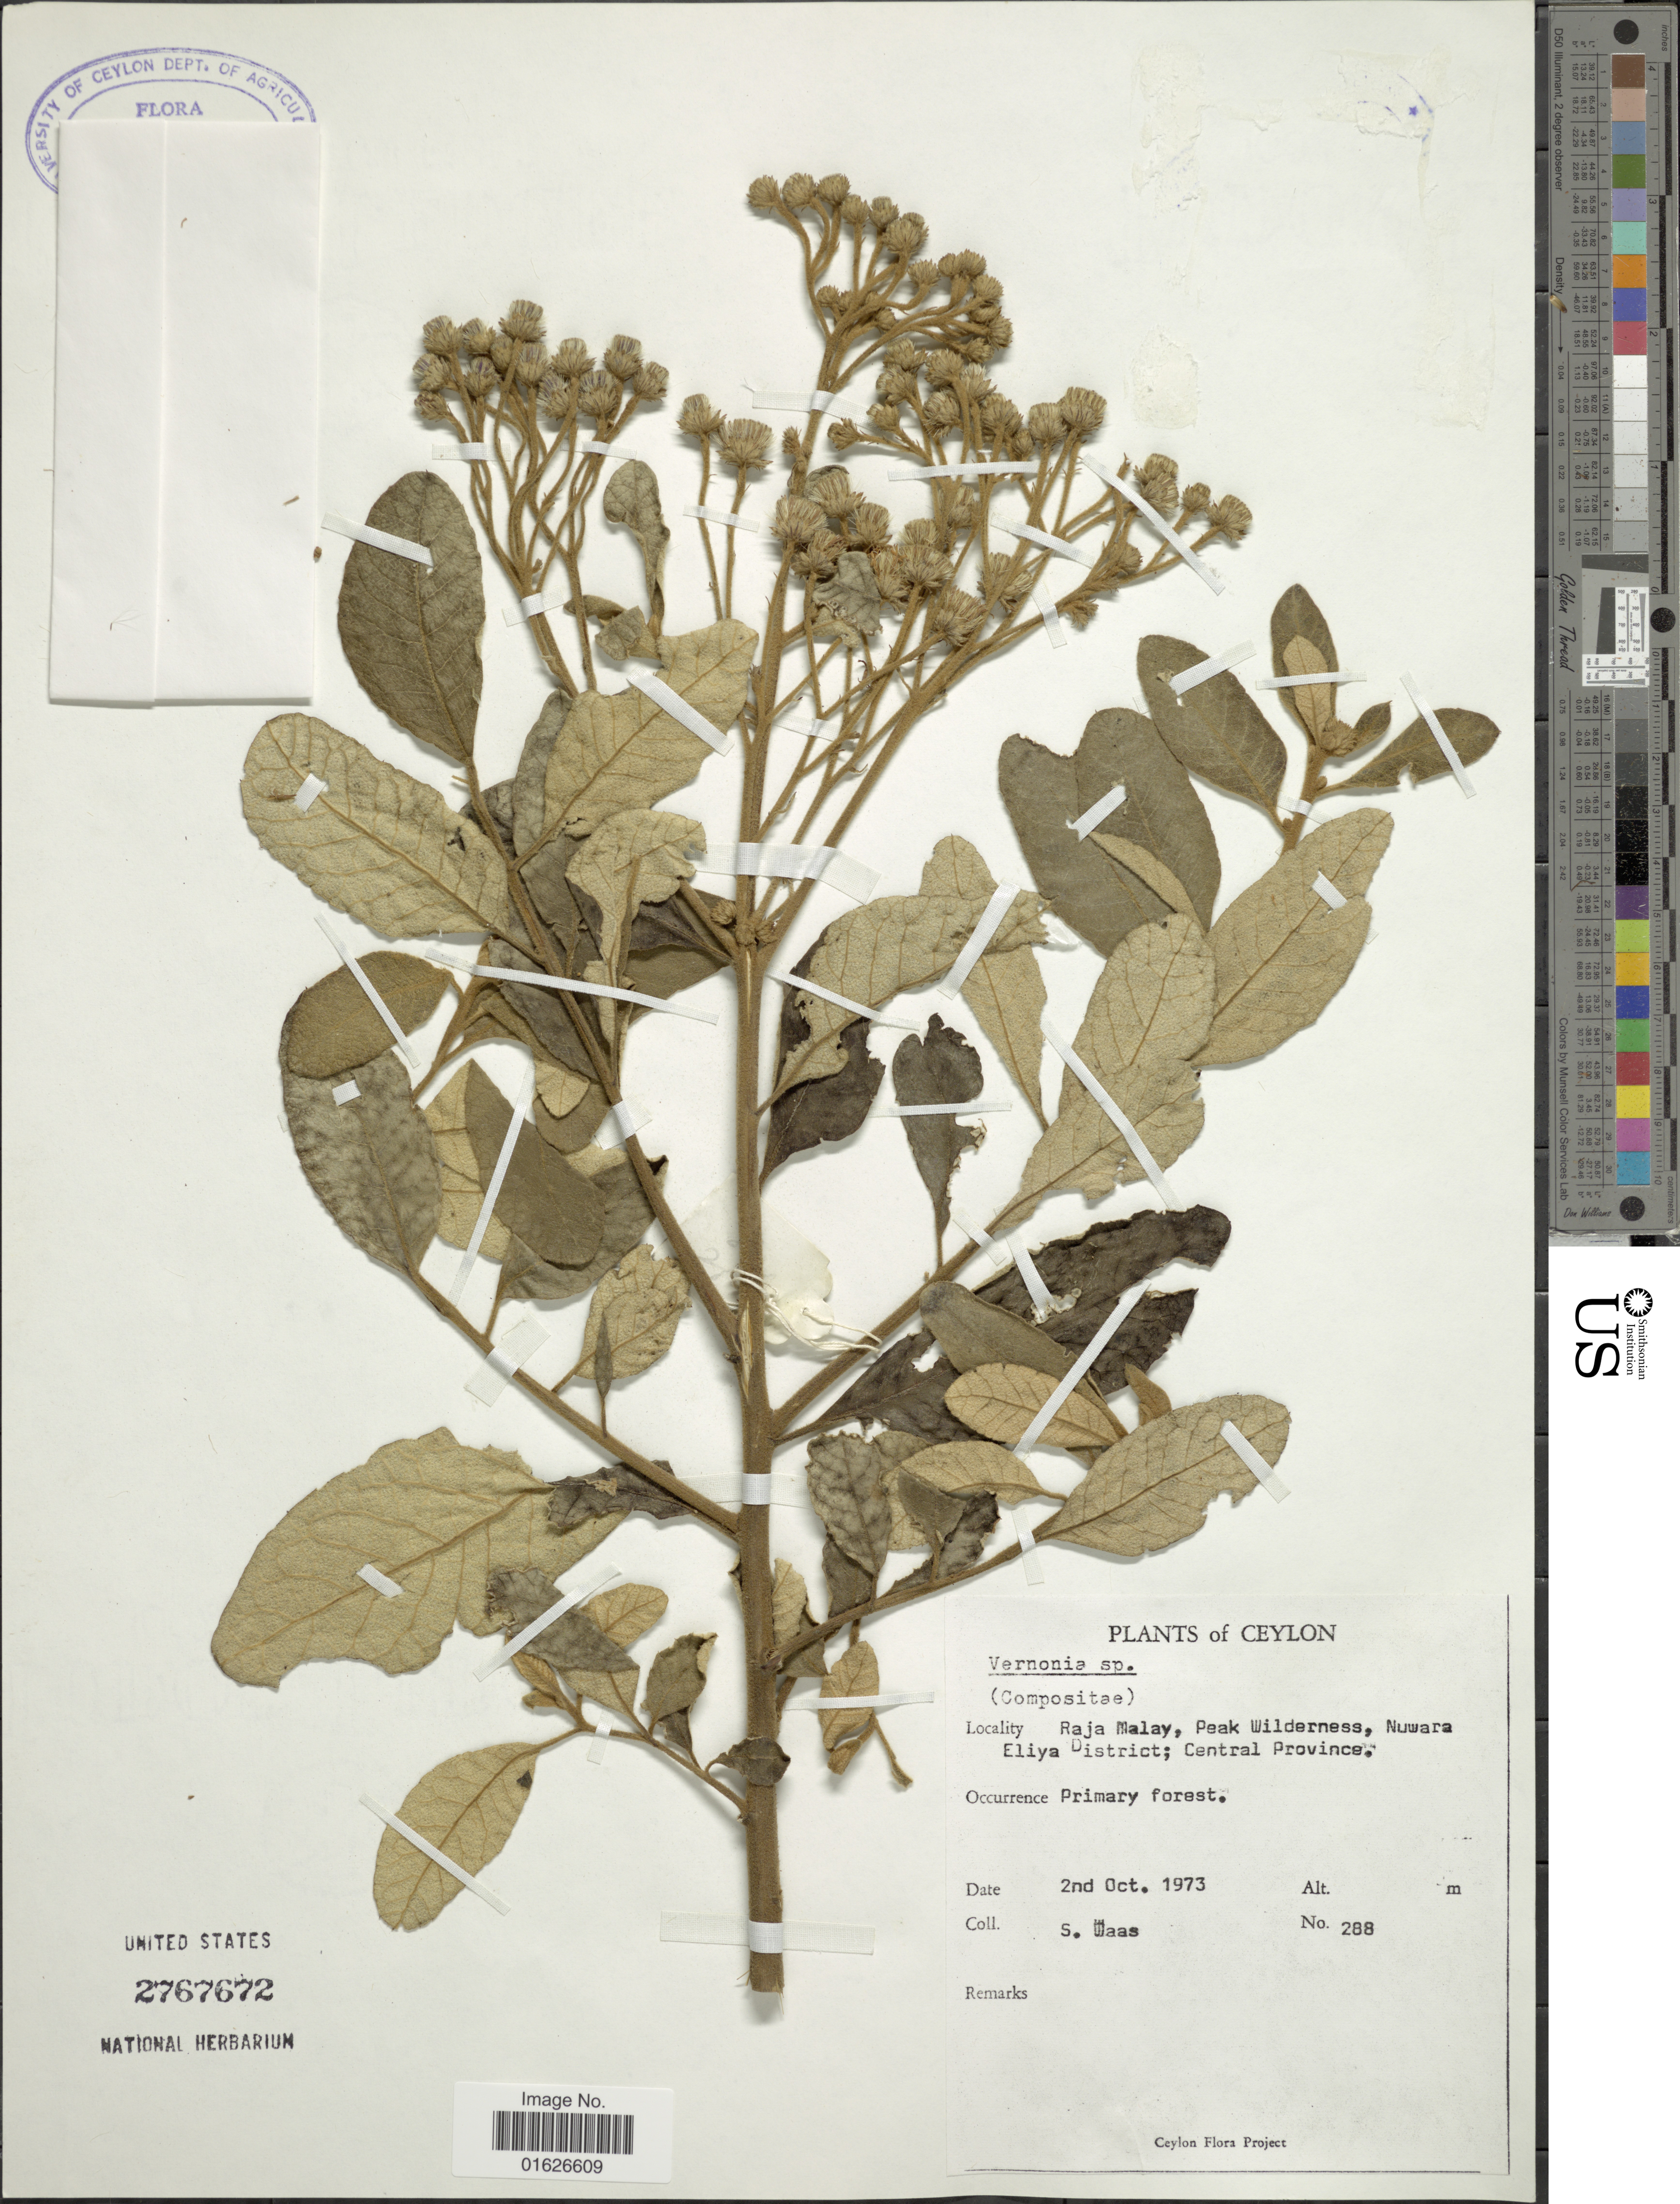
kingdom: Plantae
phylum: Tracheophyta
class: Magnoliopsida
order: Asterales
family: Asteraceae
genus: Uniyala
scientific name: Uniyala wightiana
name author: (Arn.) H. Rob. & Skvarla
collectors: S. Waas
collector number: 288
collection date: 1973-10-02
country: Sri Lanka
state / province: Central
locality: Ceylon, Raja Malay, Peak Wilderness, Nuwara Eliya District, Central Province.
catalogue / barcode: US 2767672